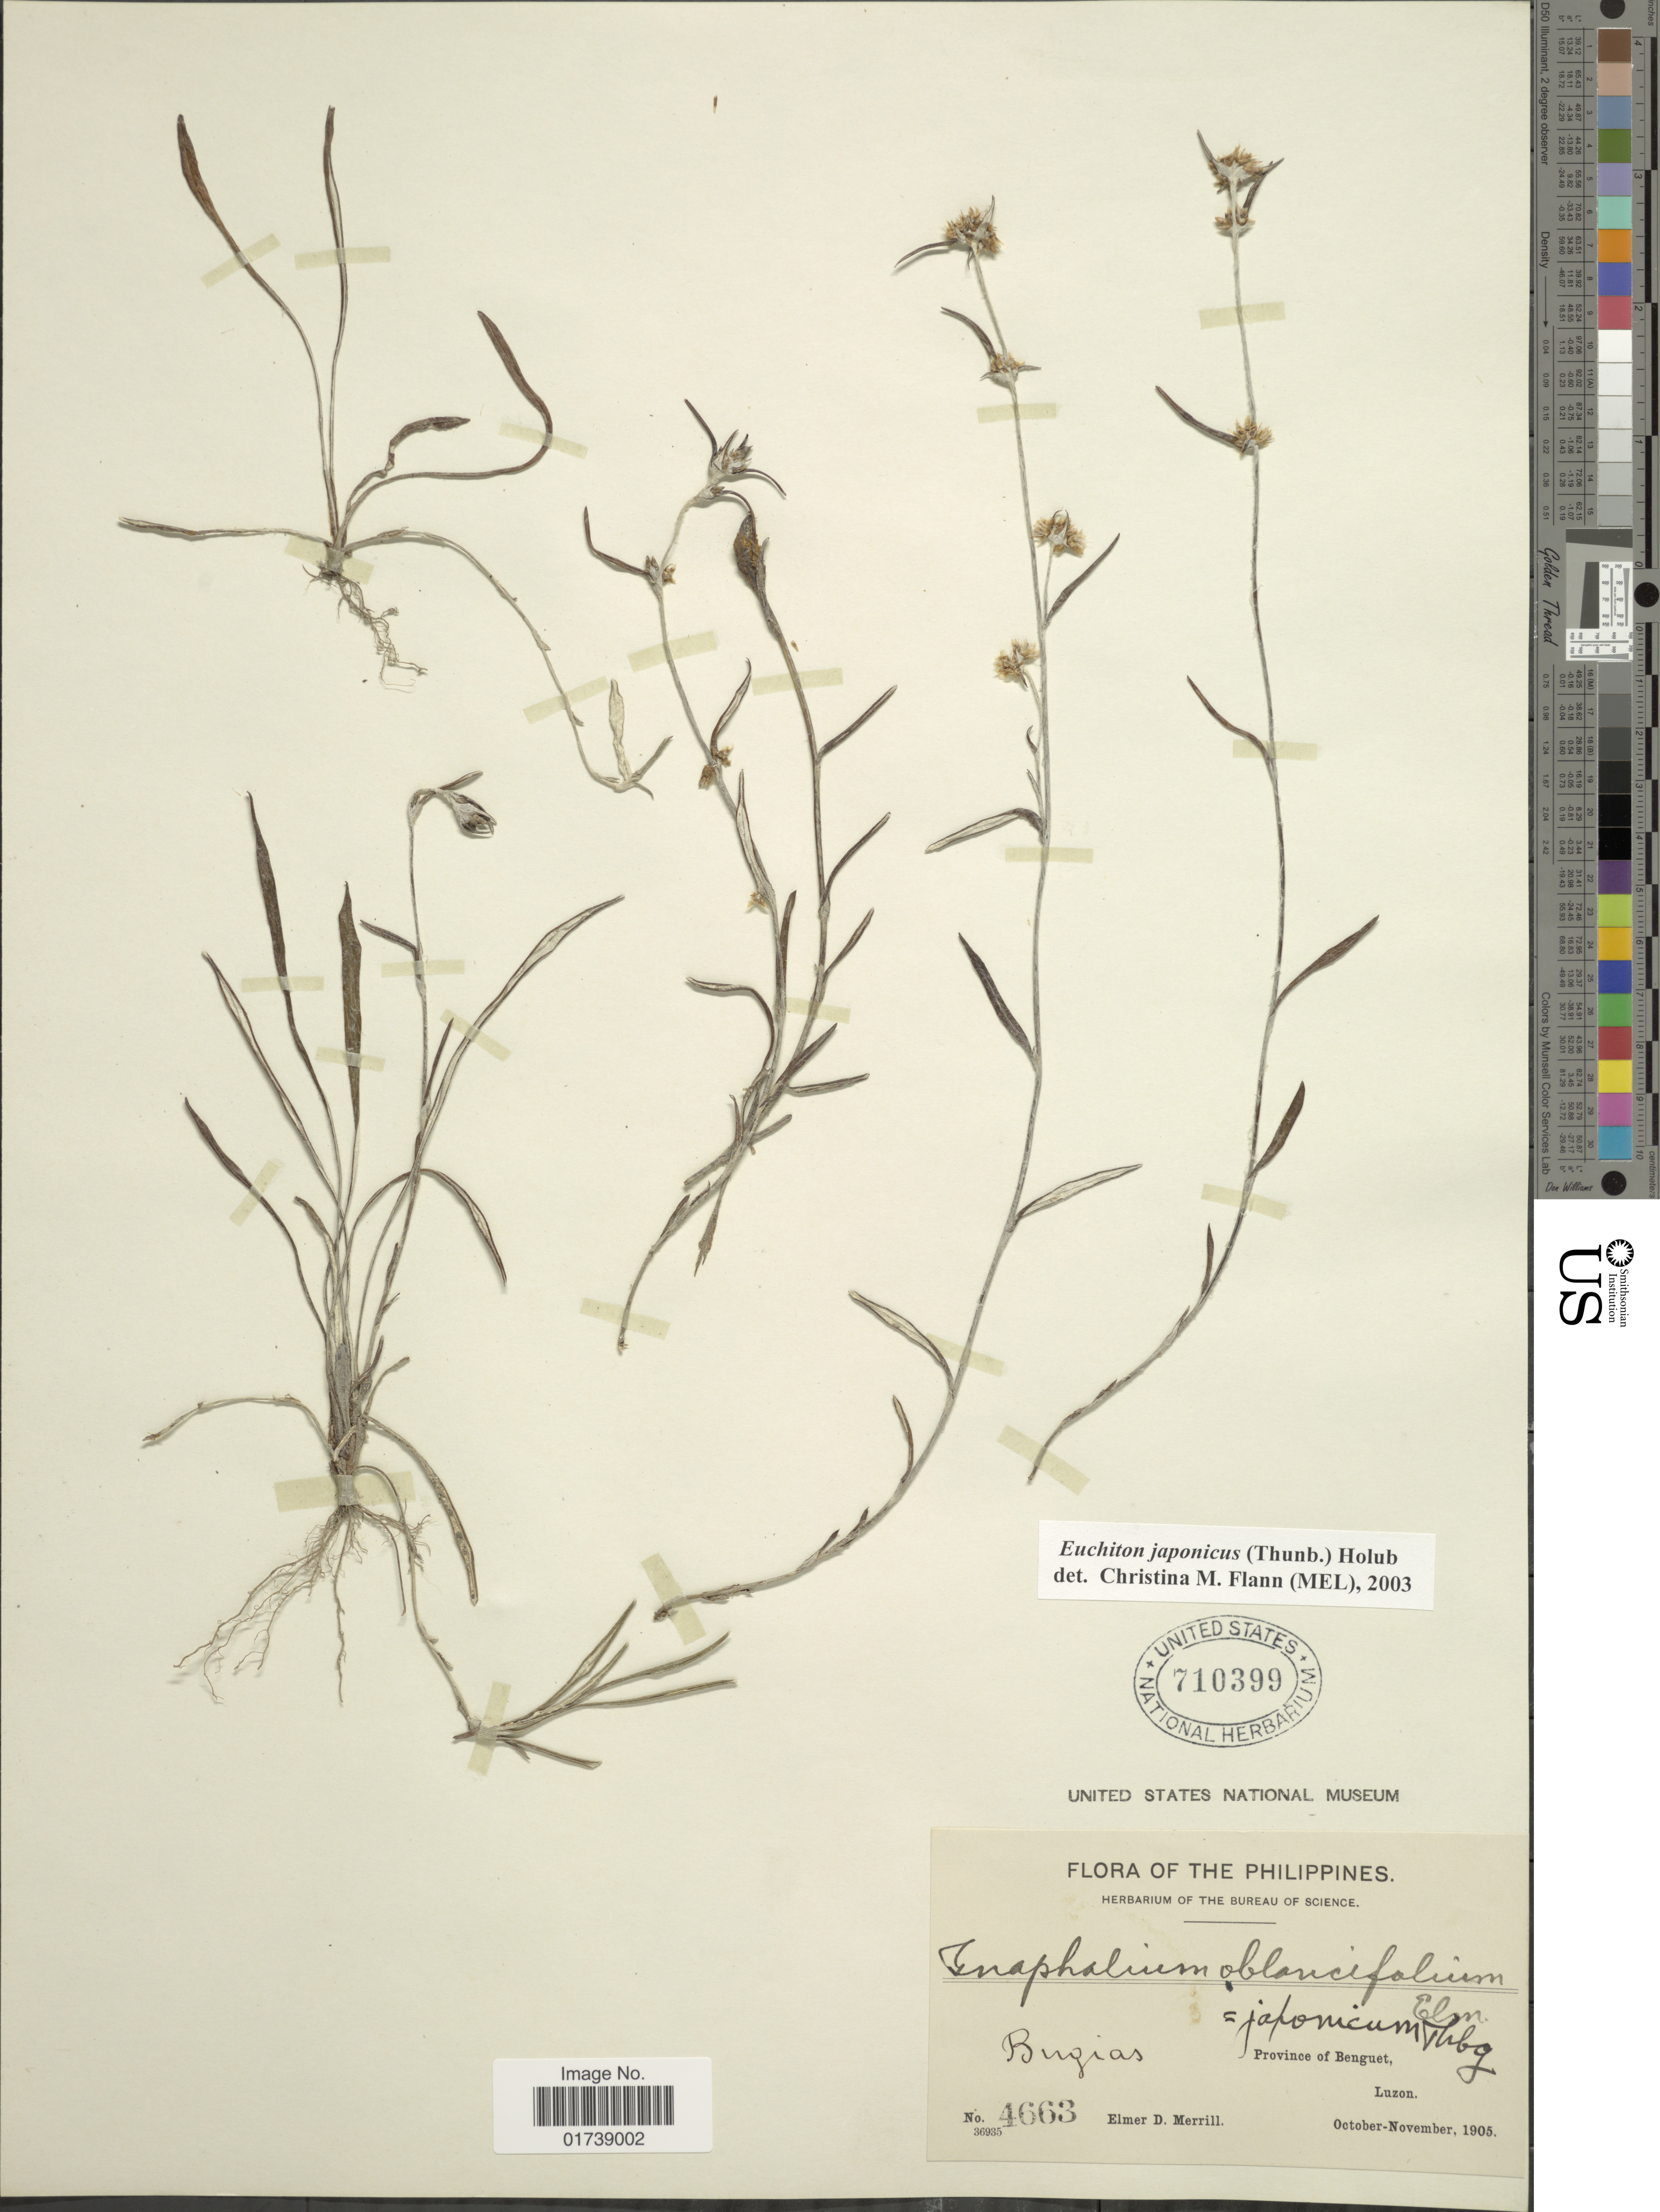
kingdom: Plantae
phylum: Tracheophyta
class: Magnoliopsida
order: Asterales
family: Asteraceae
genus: Euchiton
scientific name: Euchiton japonicus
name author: (Thunb.) Anderb.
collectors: E. D. Merrill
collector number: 4663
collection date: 1905-10/1905-11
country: Philippines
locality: Province of Benguet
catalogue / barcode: US 710399